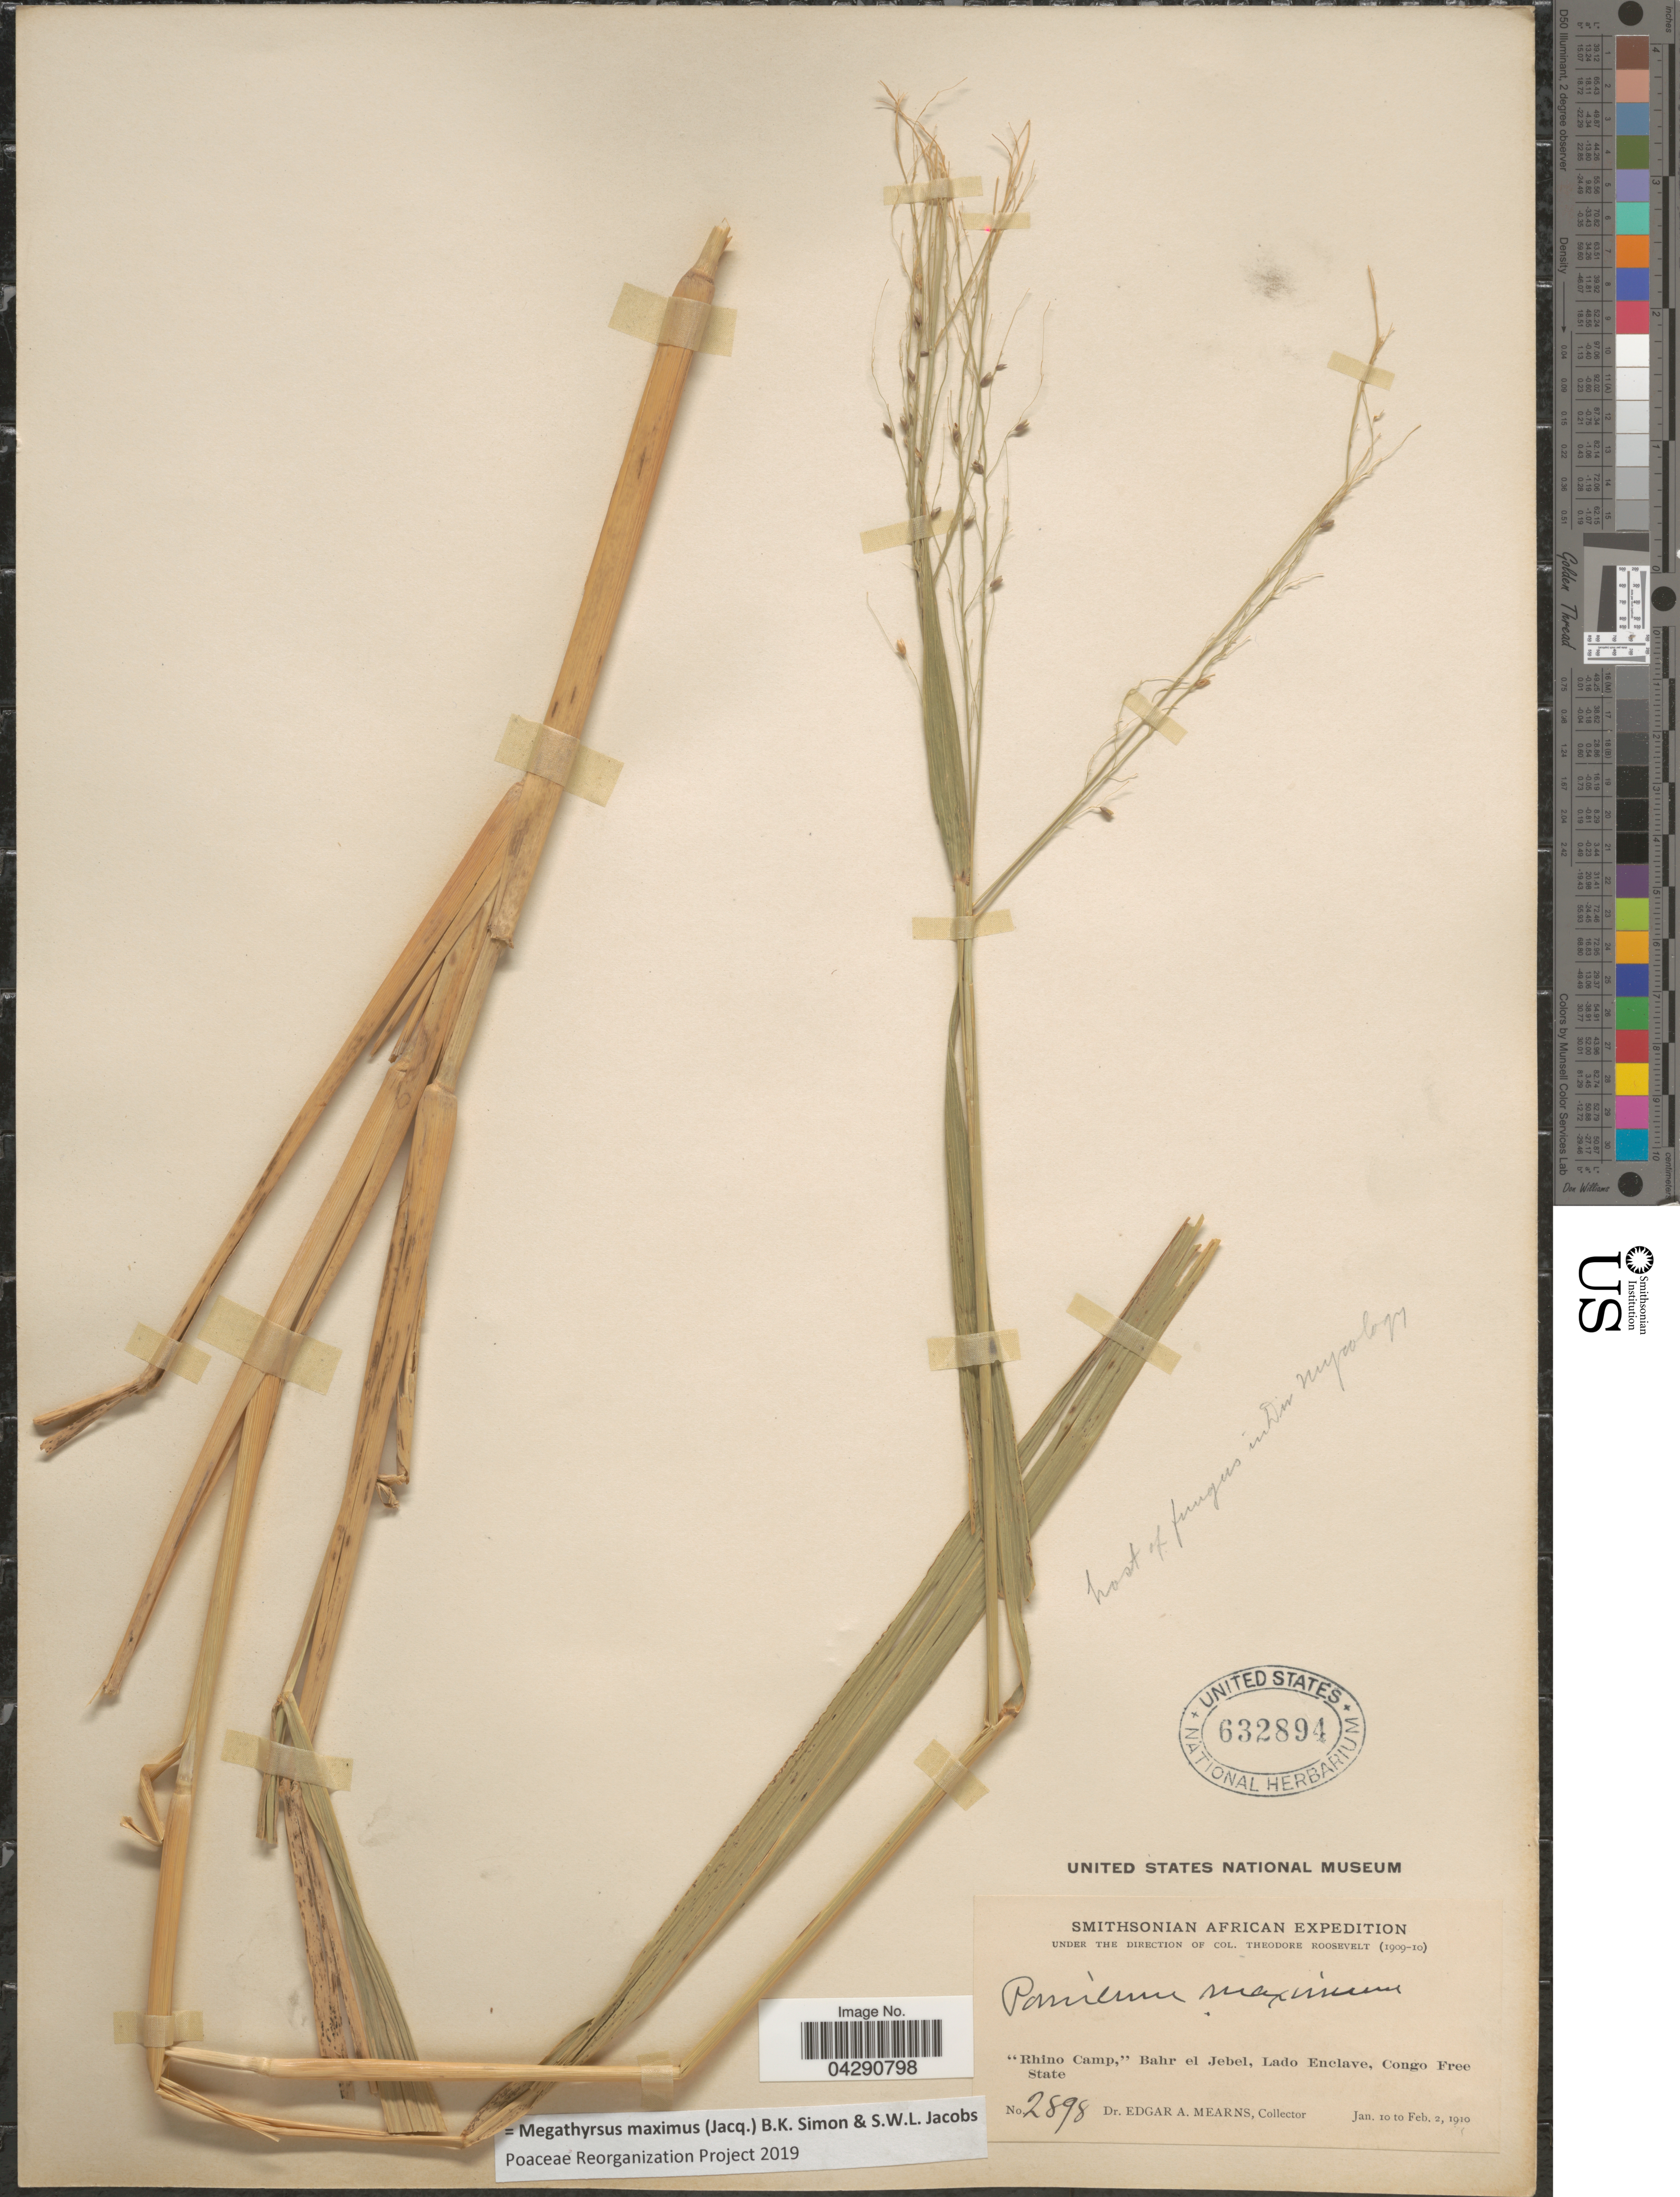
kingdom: Plantae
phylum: Tracheophyta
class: Liliopsida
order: Poales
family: Poaceae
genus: Megathyrsus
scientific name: Megathyrsus maximus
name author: (Jacq.) B.K. Simon & S.W.L. Jacobs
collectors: E. A. Mearns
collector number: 2898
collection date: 1910-01-10/1910-02-02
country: Congo, Democratic Republic of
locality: Smithsonian African Expedition. "Rhino Camp," Bahr el Jebel, Lado Enclave, Congo Free State.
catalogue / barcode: US 632894